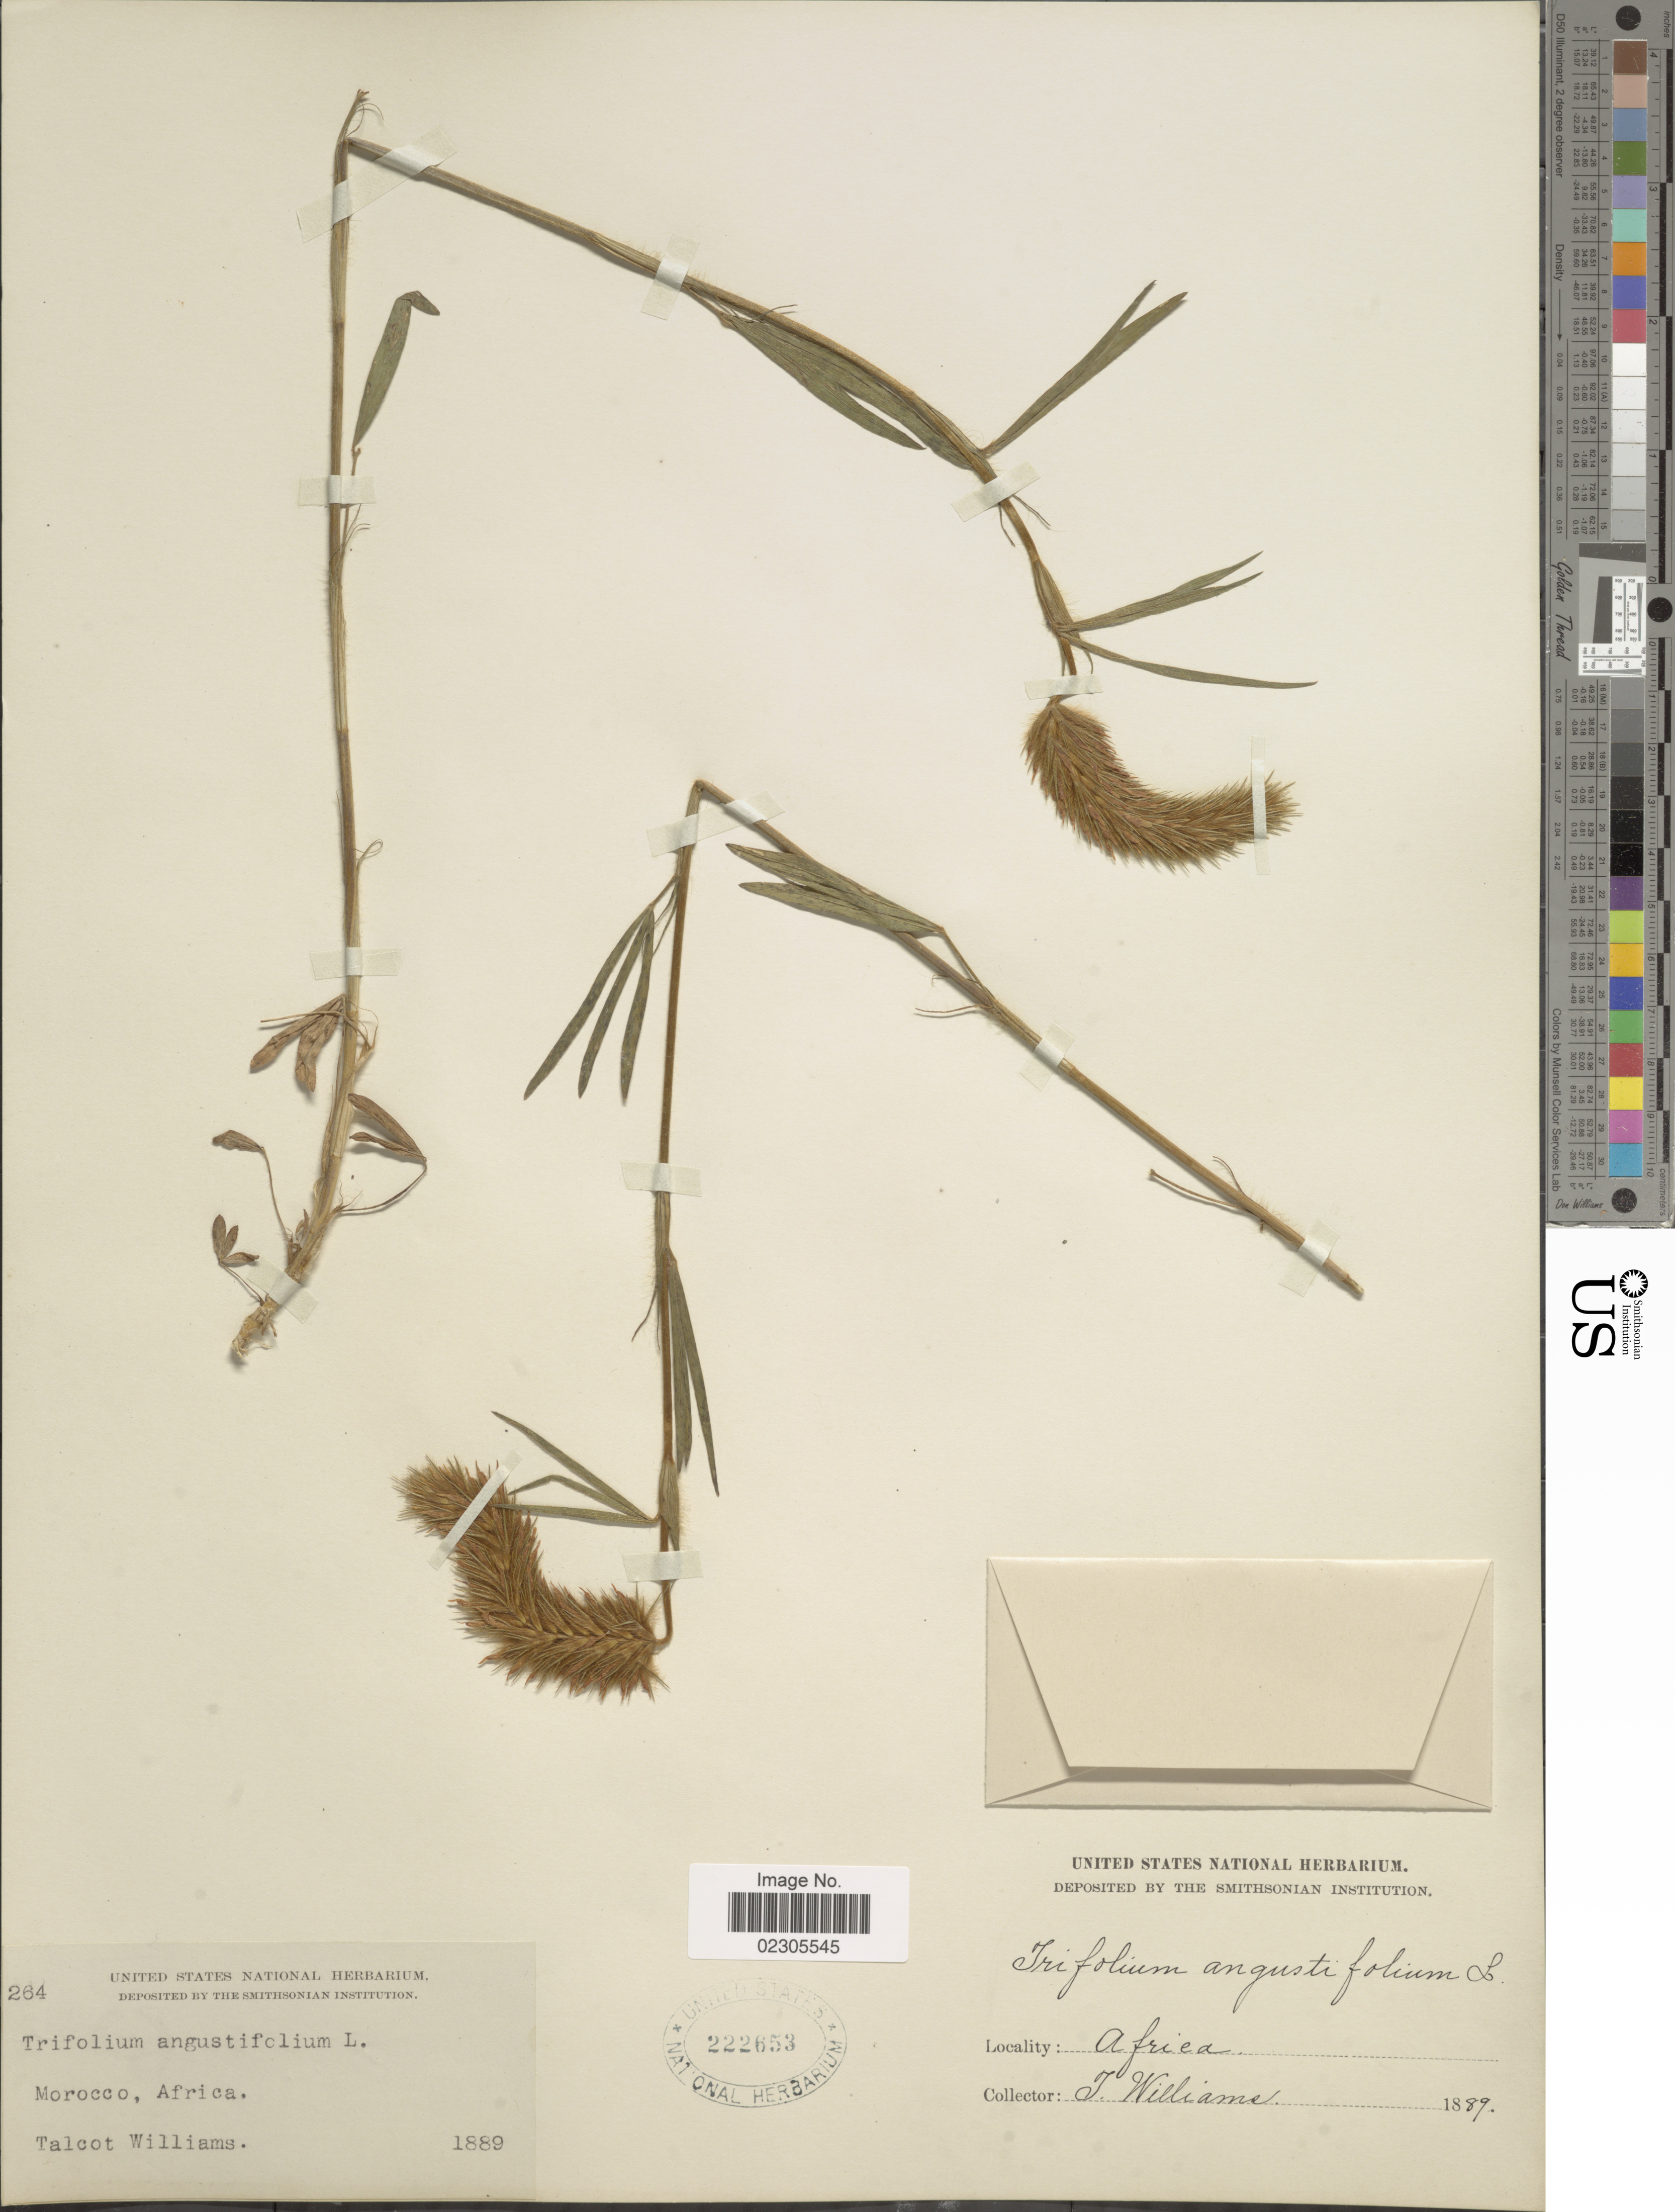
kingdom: Plantae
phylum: Tracheophyta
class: Magnoliopsida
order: Fabales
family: Fabaceae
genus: Trifolium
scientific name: Trifolium angustifolium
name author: L.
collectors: T. Williams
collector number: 264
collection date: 1889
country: Morocco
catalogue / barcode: US 222653